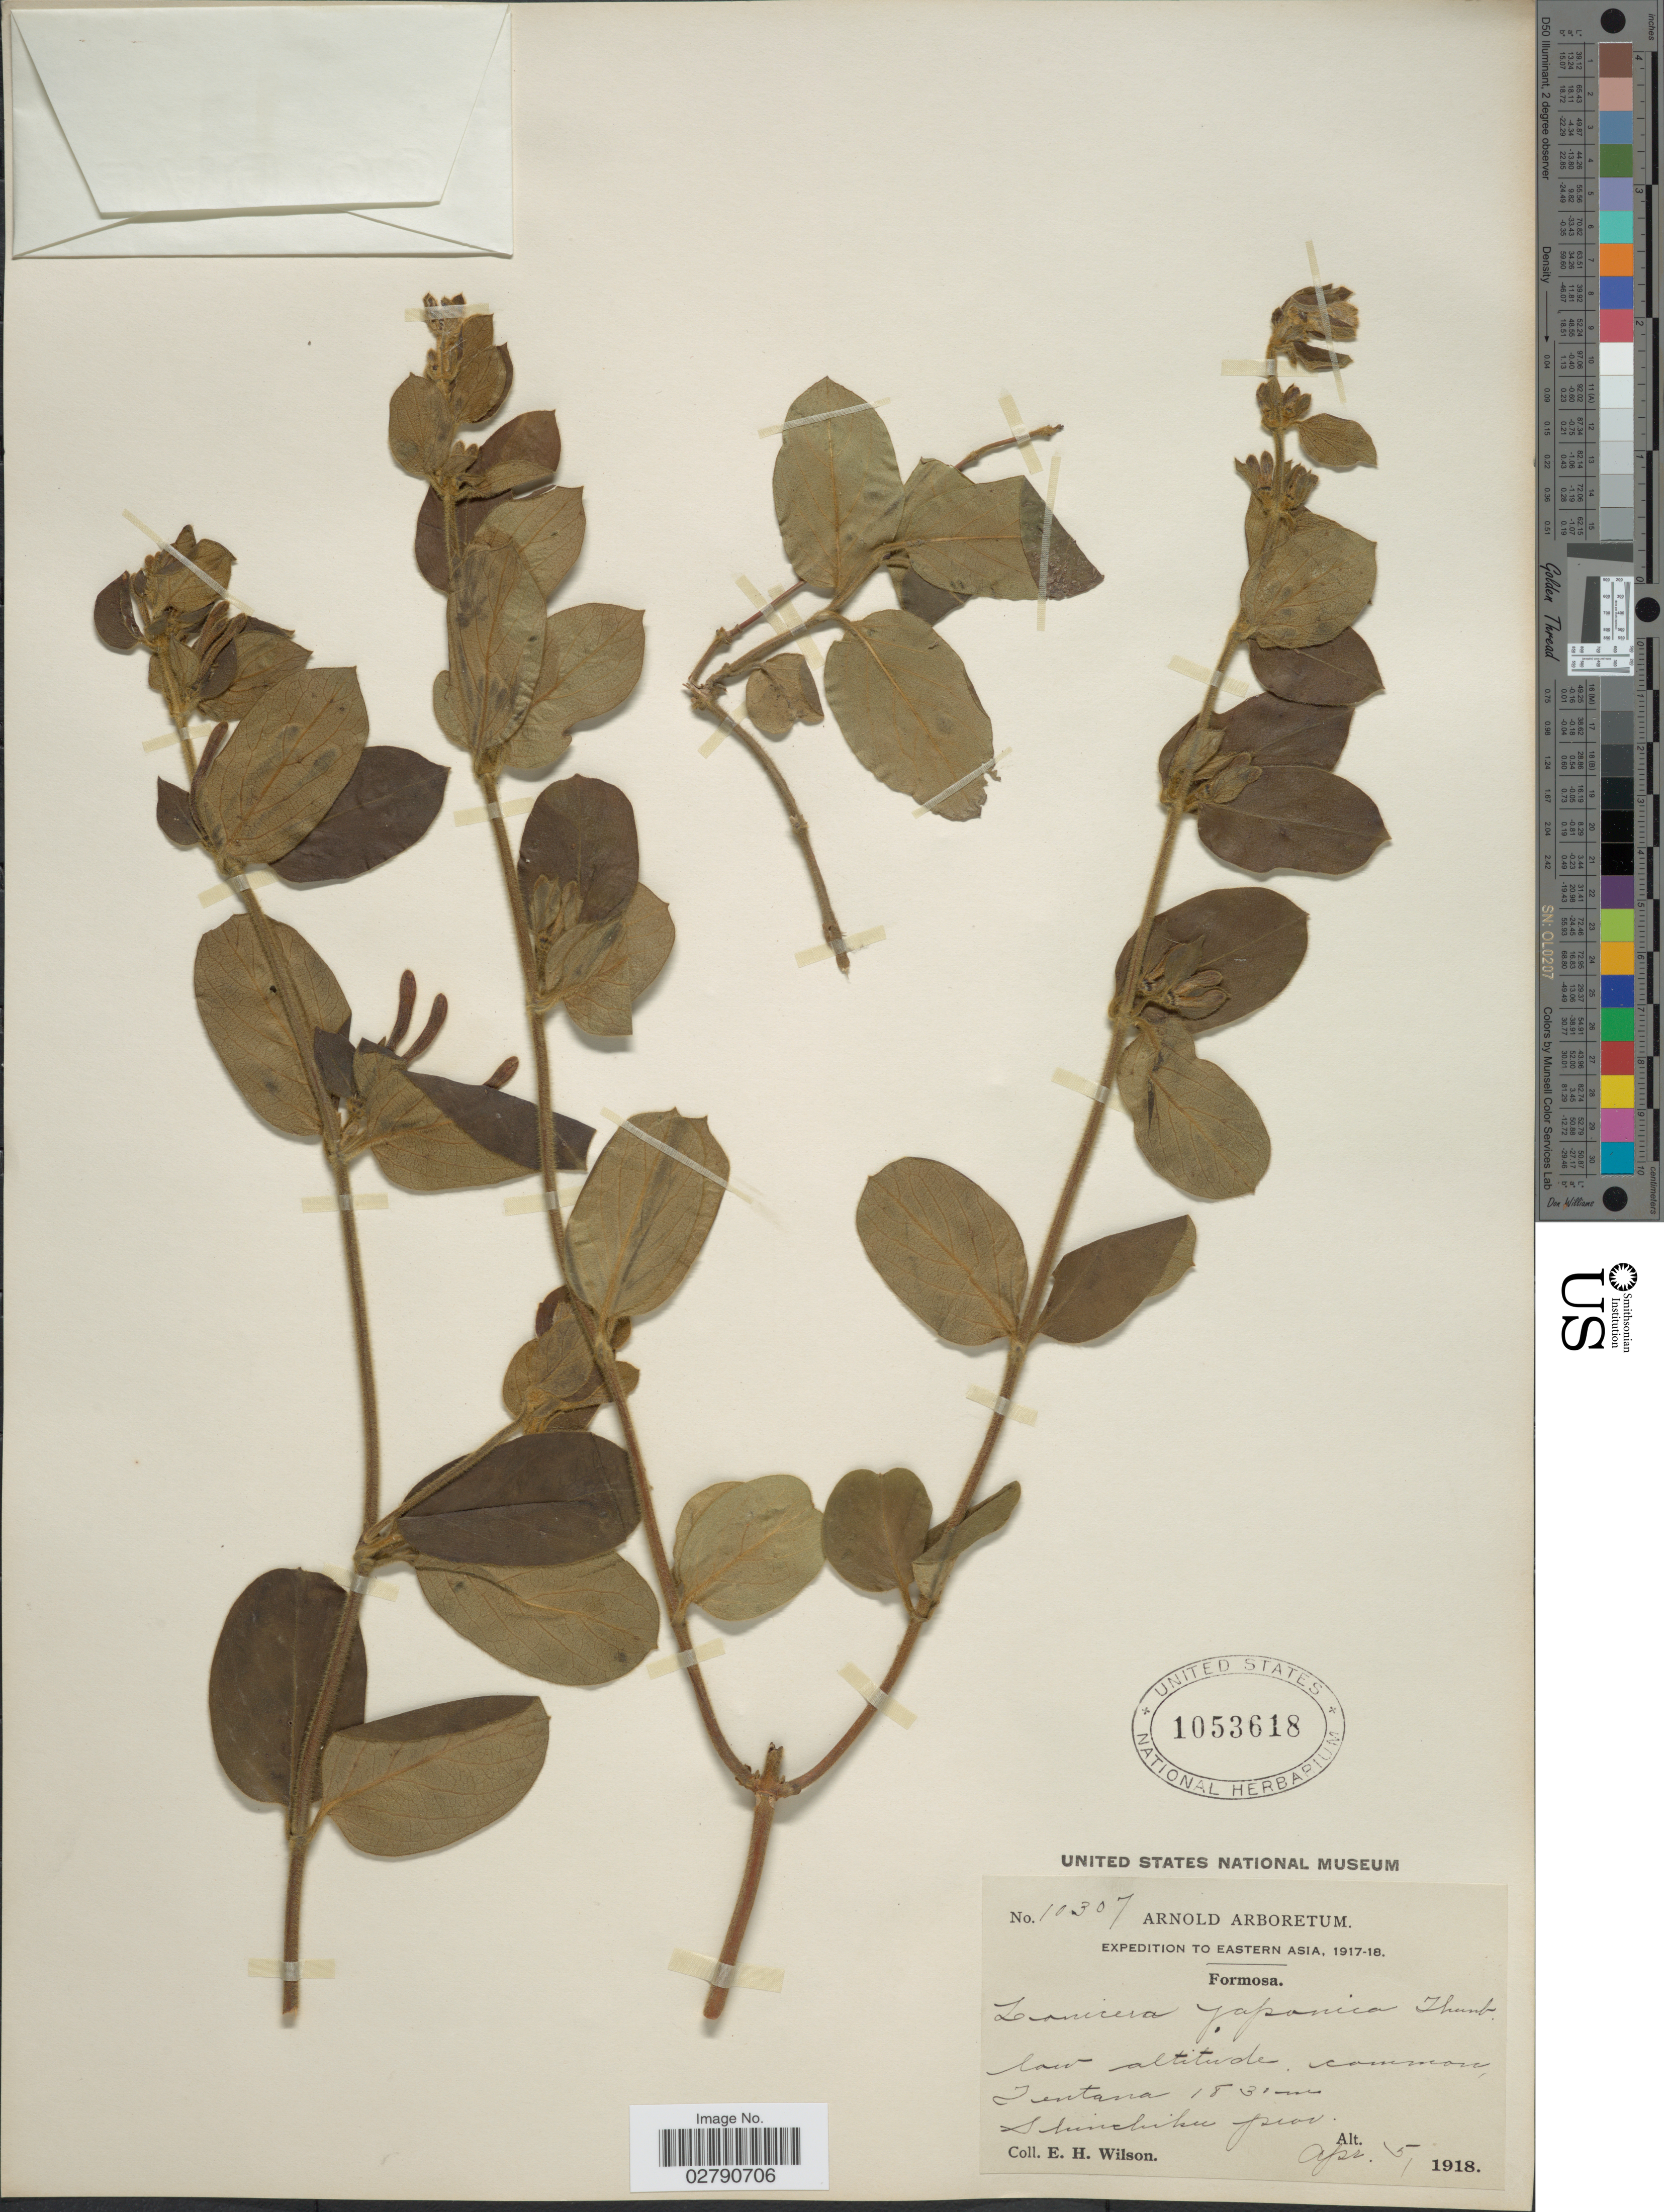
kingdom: Plantae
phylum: Tracheophyta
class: Magnoliopsida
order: Dipsacales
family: Caprifoliaceae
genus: Lonicera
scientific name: Lonicera japonica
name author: Thunb.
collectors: E. Wilson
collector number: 10307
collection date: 1918-04-05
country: Taiwan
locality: Eastern Asia. Formosa. Tentana, Shinchiku prov.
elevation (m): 1831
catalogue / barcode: US 1053618